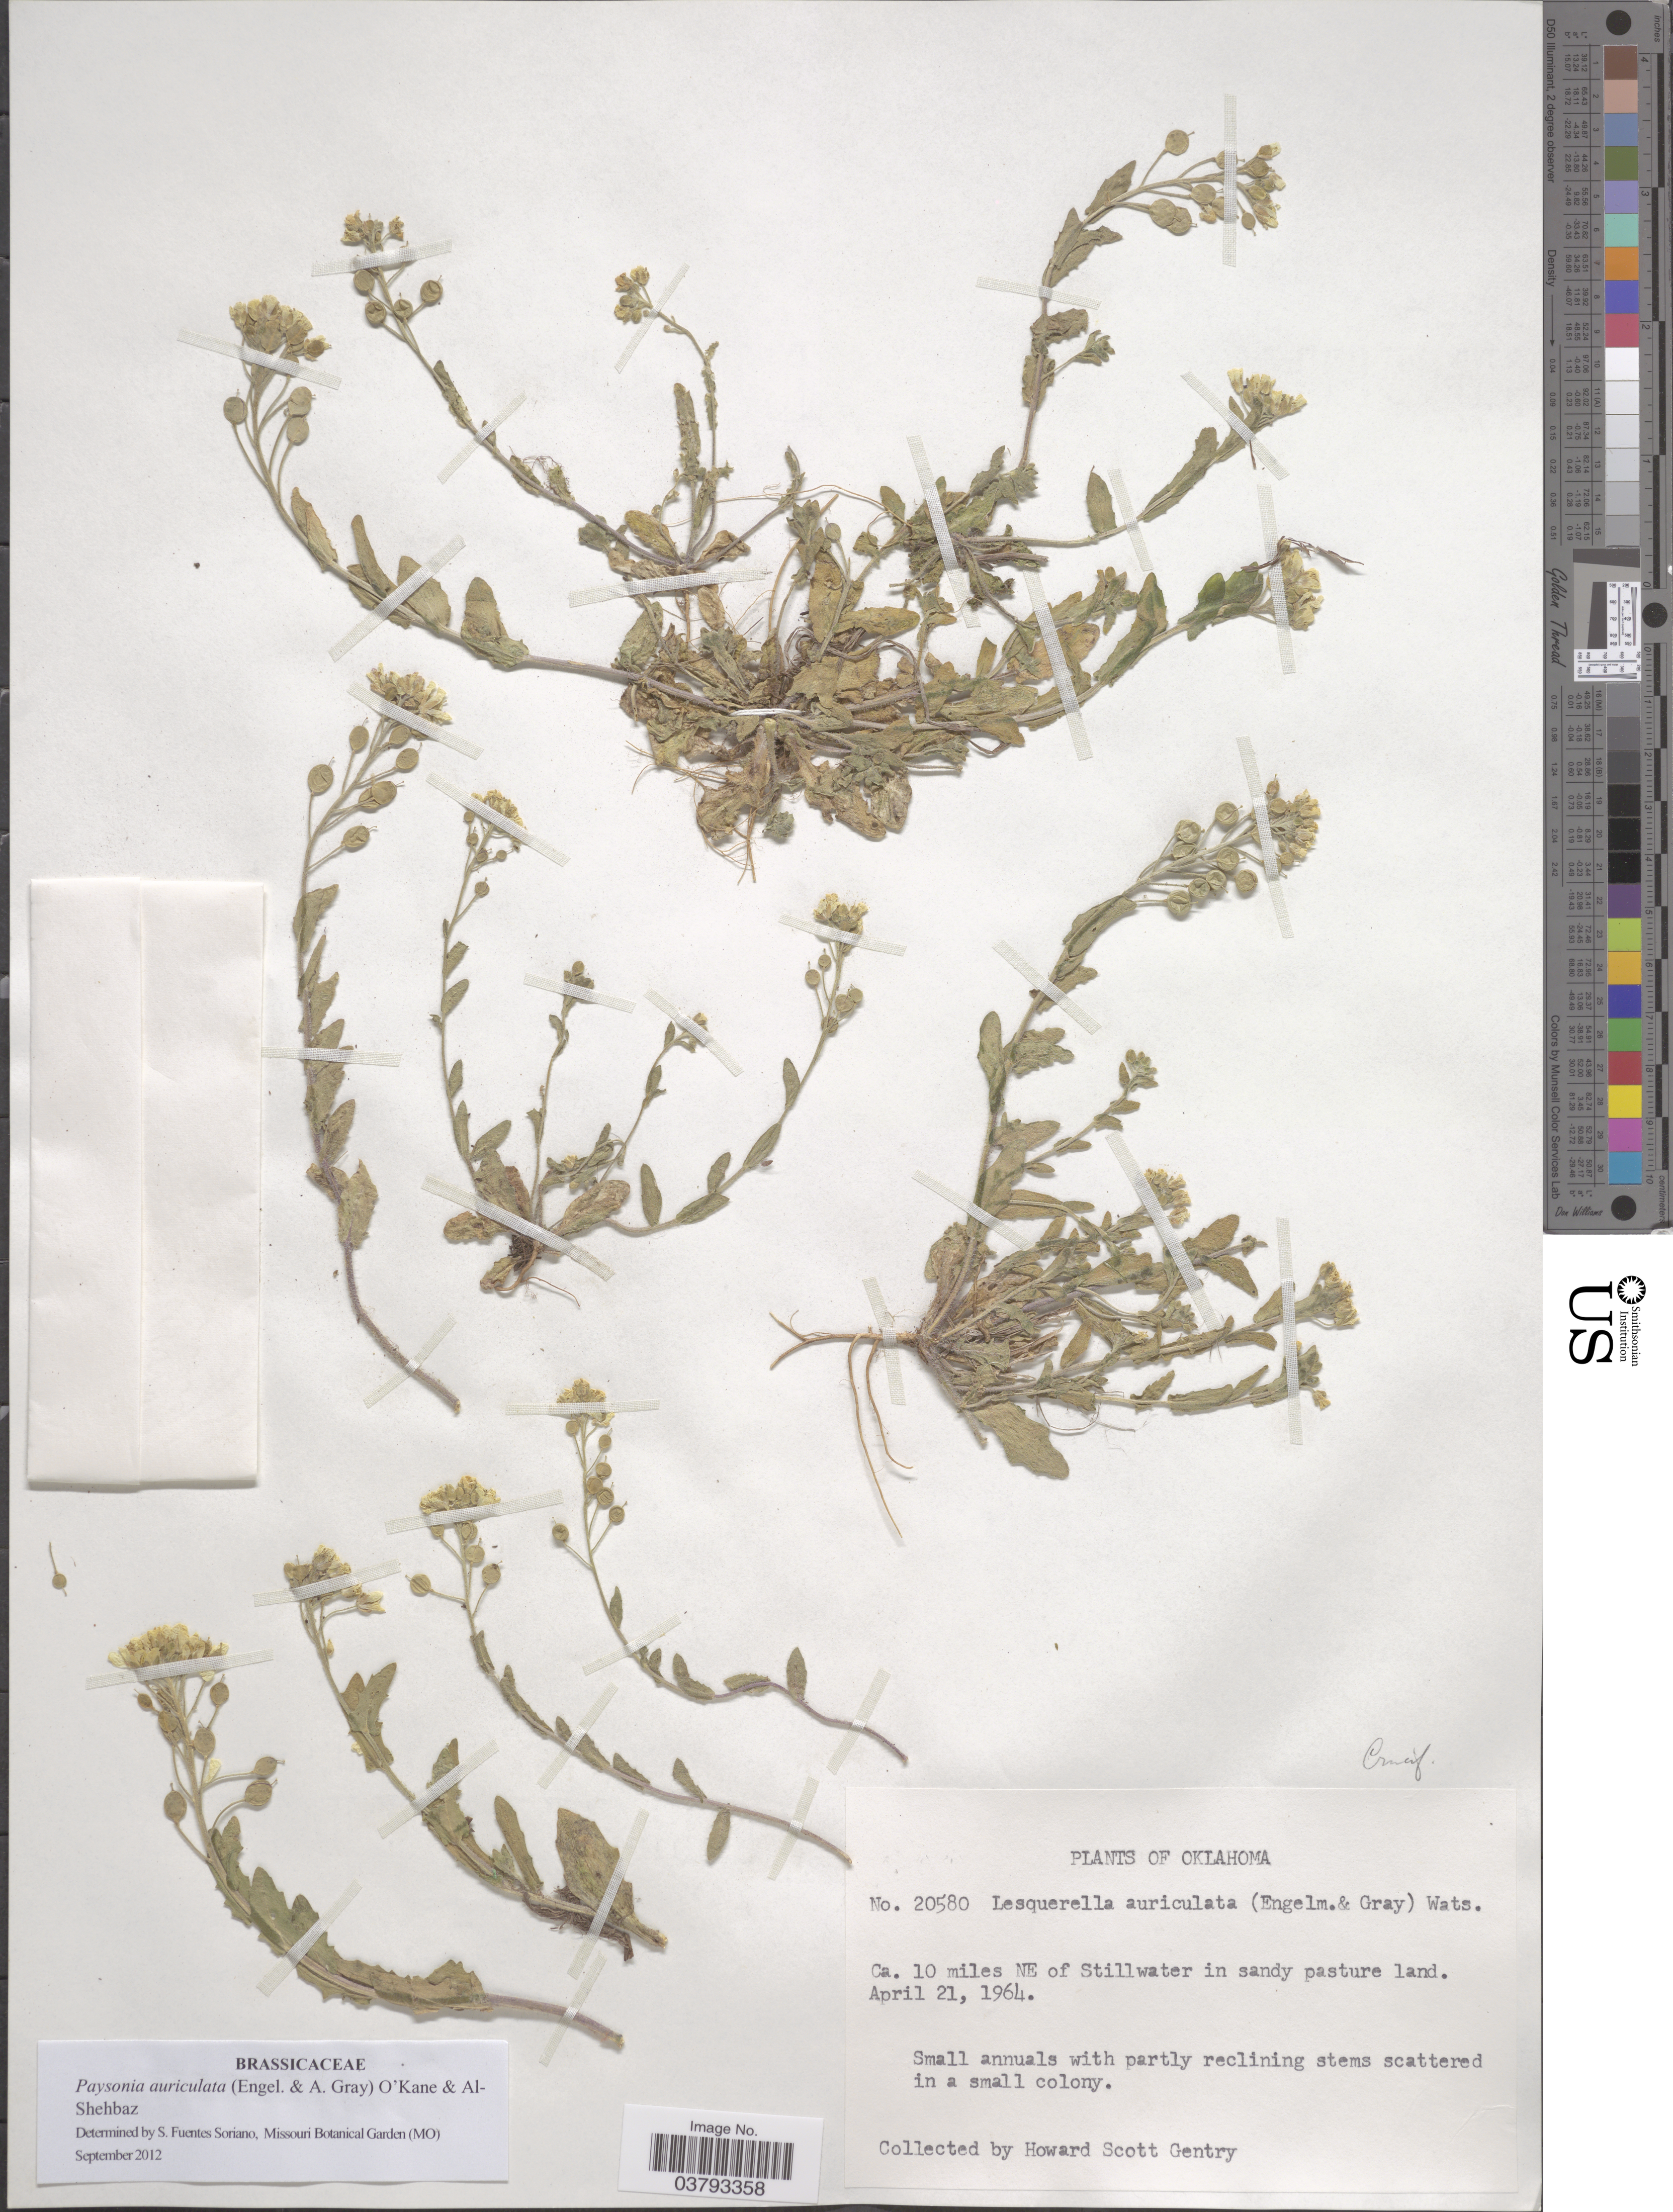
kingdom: Plantae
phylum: Tracheophyta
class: Magnoliopsida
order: Brassicales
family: Brassicaceae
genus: Lesquerella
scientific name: Lesquerella auriculata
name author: (Engelm. & A. Gray) S. Watson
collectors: H. S. Gentry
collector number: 20580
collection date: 1964-04-21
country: United States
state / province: Oklahoma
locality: Ca. 10 miles NE of Stillwater in sandy pasture land.